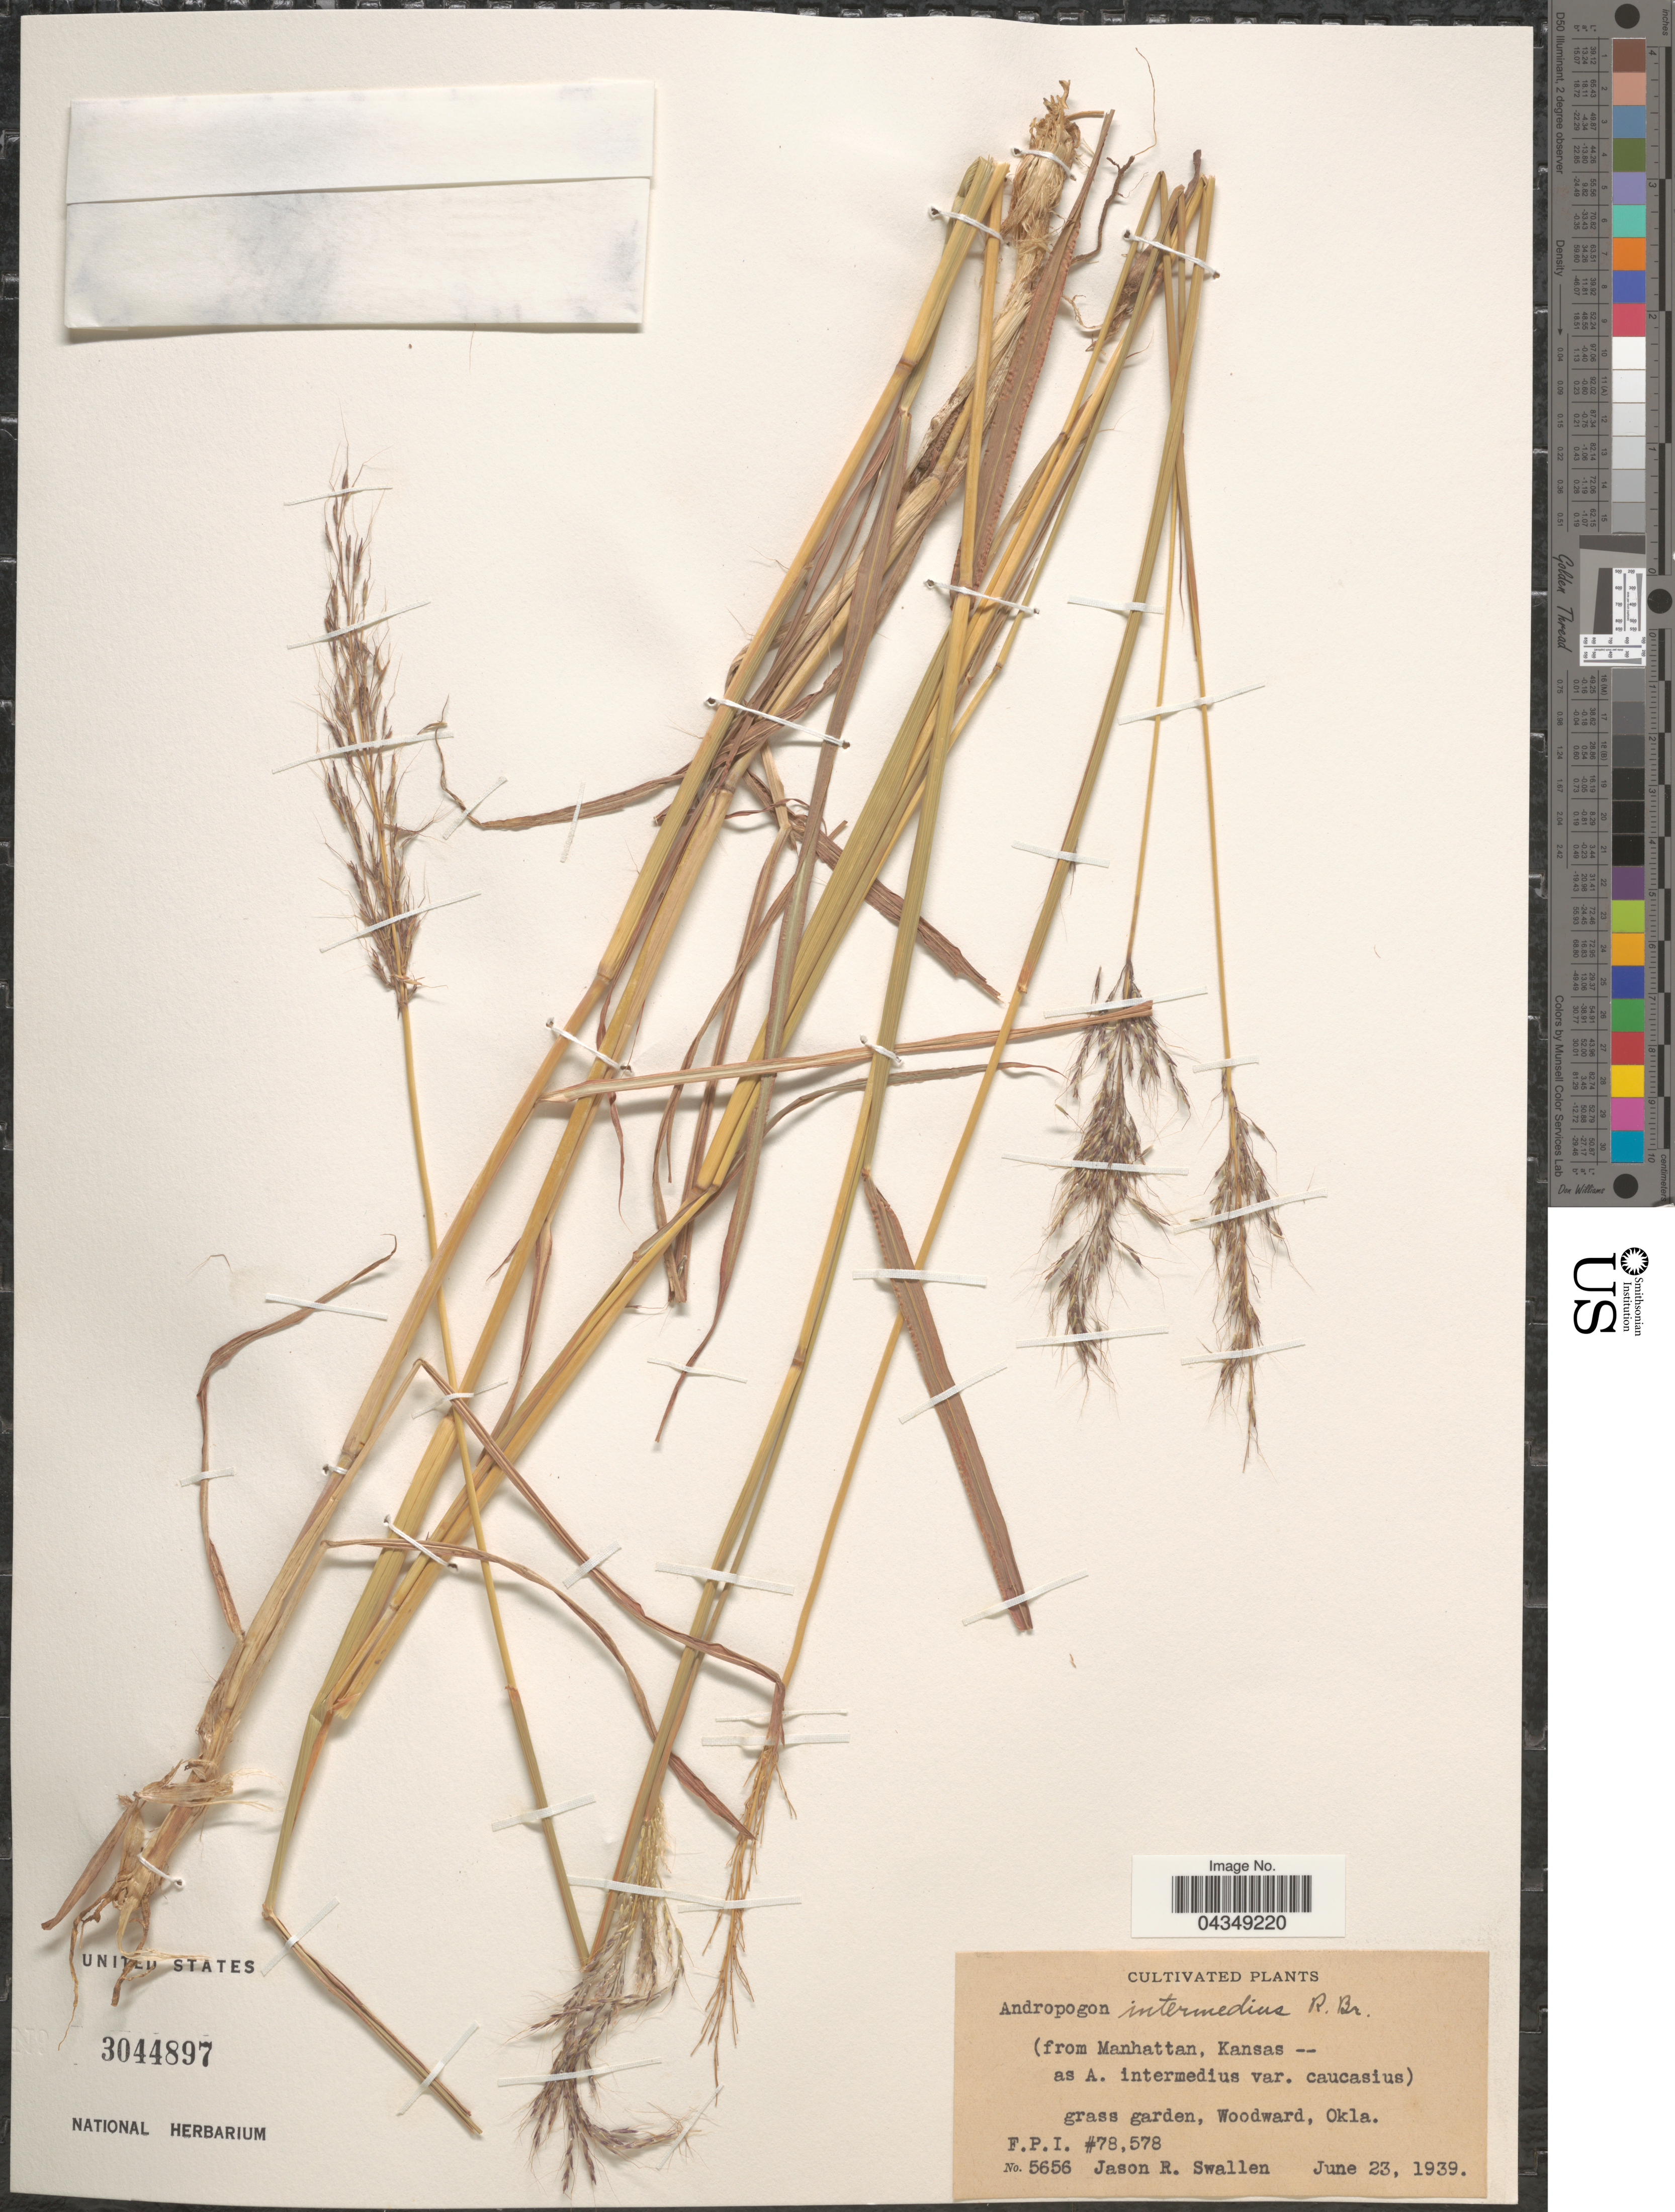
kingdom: Plantae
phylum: Tracheophyta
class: Liliopsida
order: Poales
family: Poaceae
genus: Bothriochloa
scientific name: Bothriochloa bladhii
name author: (Retz.) S.T. Blake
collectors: J. R. Swallen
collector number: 5656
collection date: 1939-06-23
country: United States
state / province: Oklahoma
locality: Grass garden, Woodward.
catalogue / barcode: US 3044897